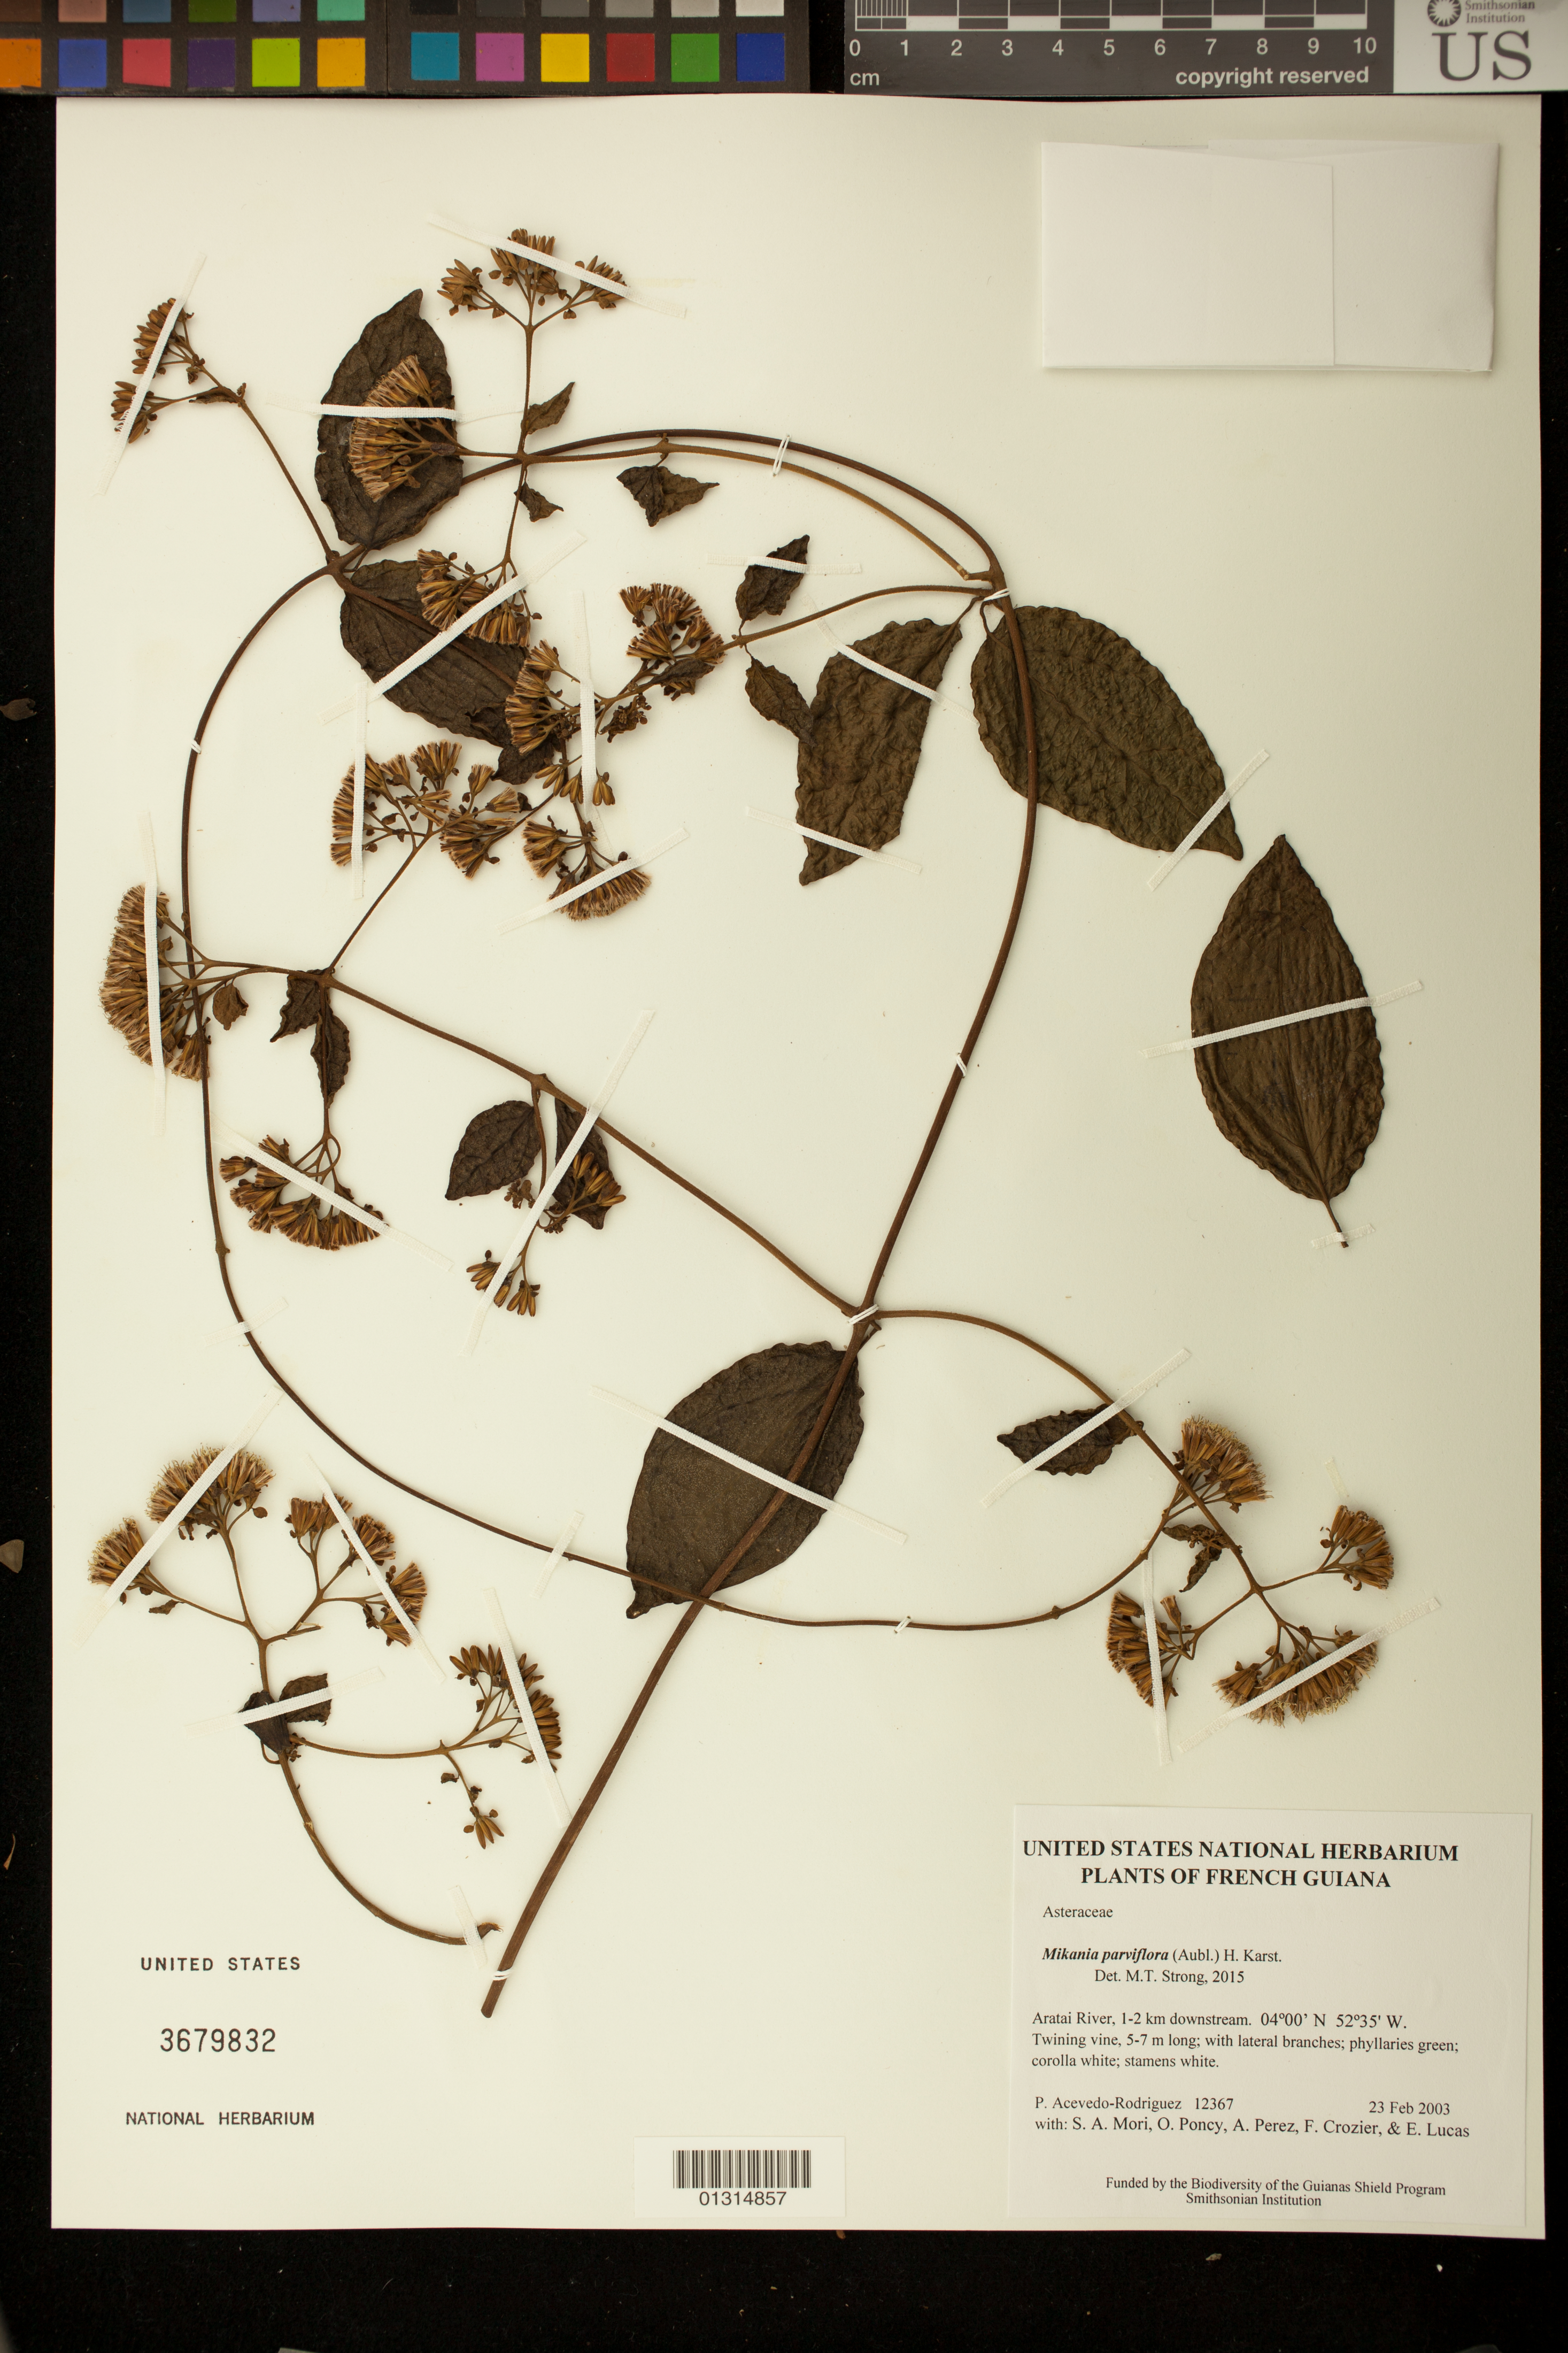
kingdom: Plantae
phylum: Tracheophyta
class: Magnoliopsida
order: Asterales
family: Asteraceae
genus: Mikania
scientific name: Mikania parviflora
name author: (Aubl.) H. Karst.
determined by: Strong, M. T., (US), Smithsonian Institution - National Museum of Natural History (UNITED STATES)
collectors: P. Acevedo-Rodr., S. Mori, O. Poncy, A. Pérez, F. Crozier & E. Lucas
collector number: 12367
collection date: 2003-02-23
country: French Guiana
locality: Aratai River, 1-2 km downstream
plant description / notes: US, NY, K, MO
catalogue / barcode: US 3679832